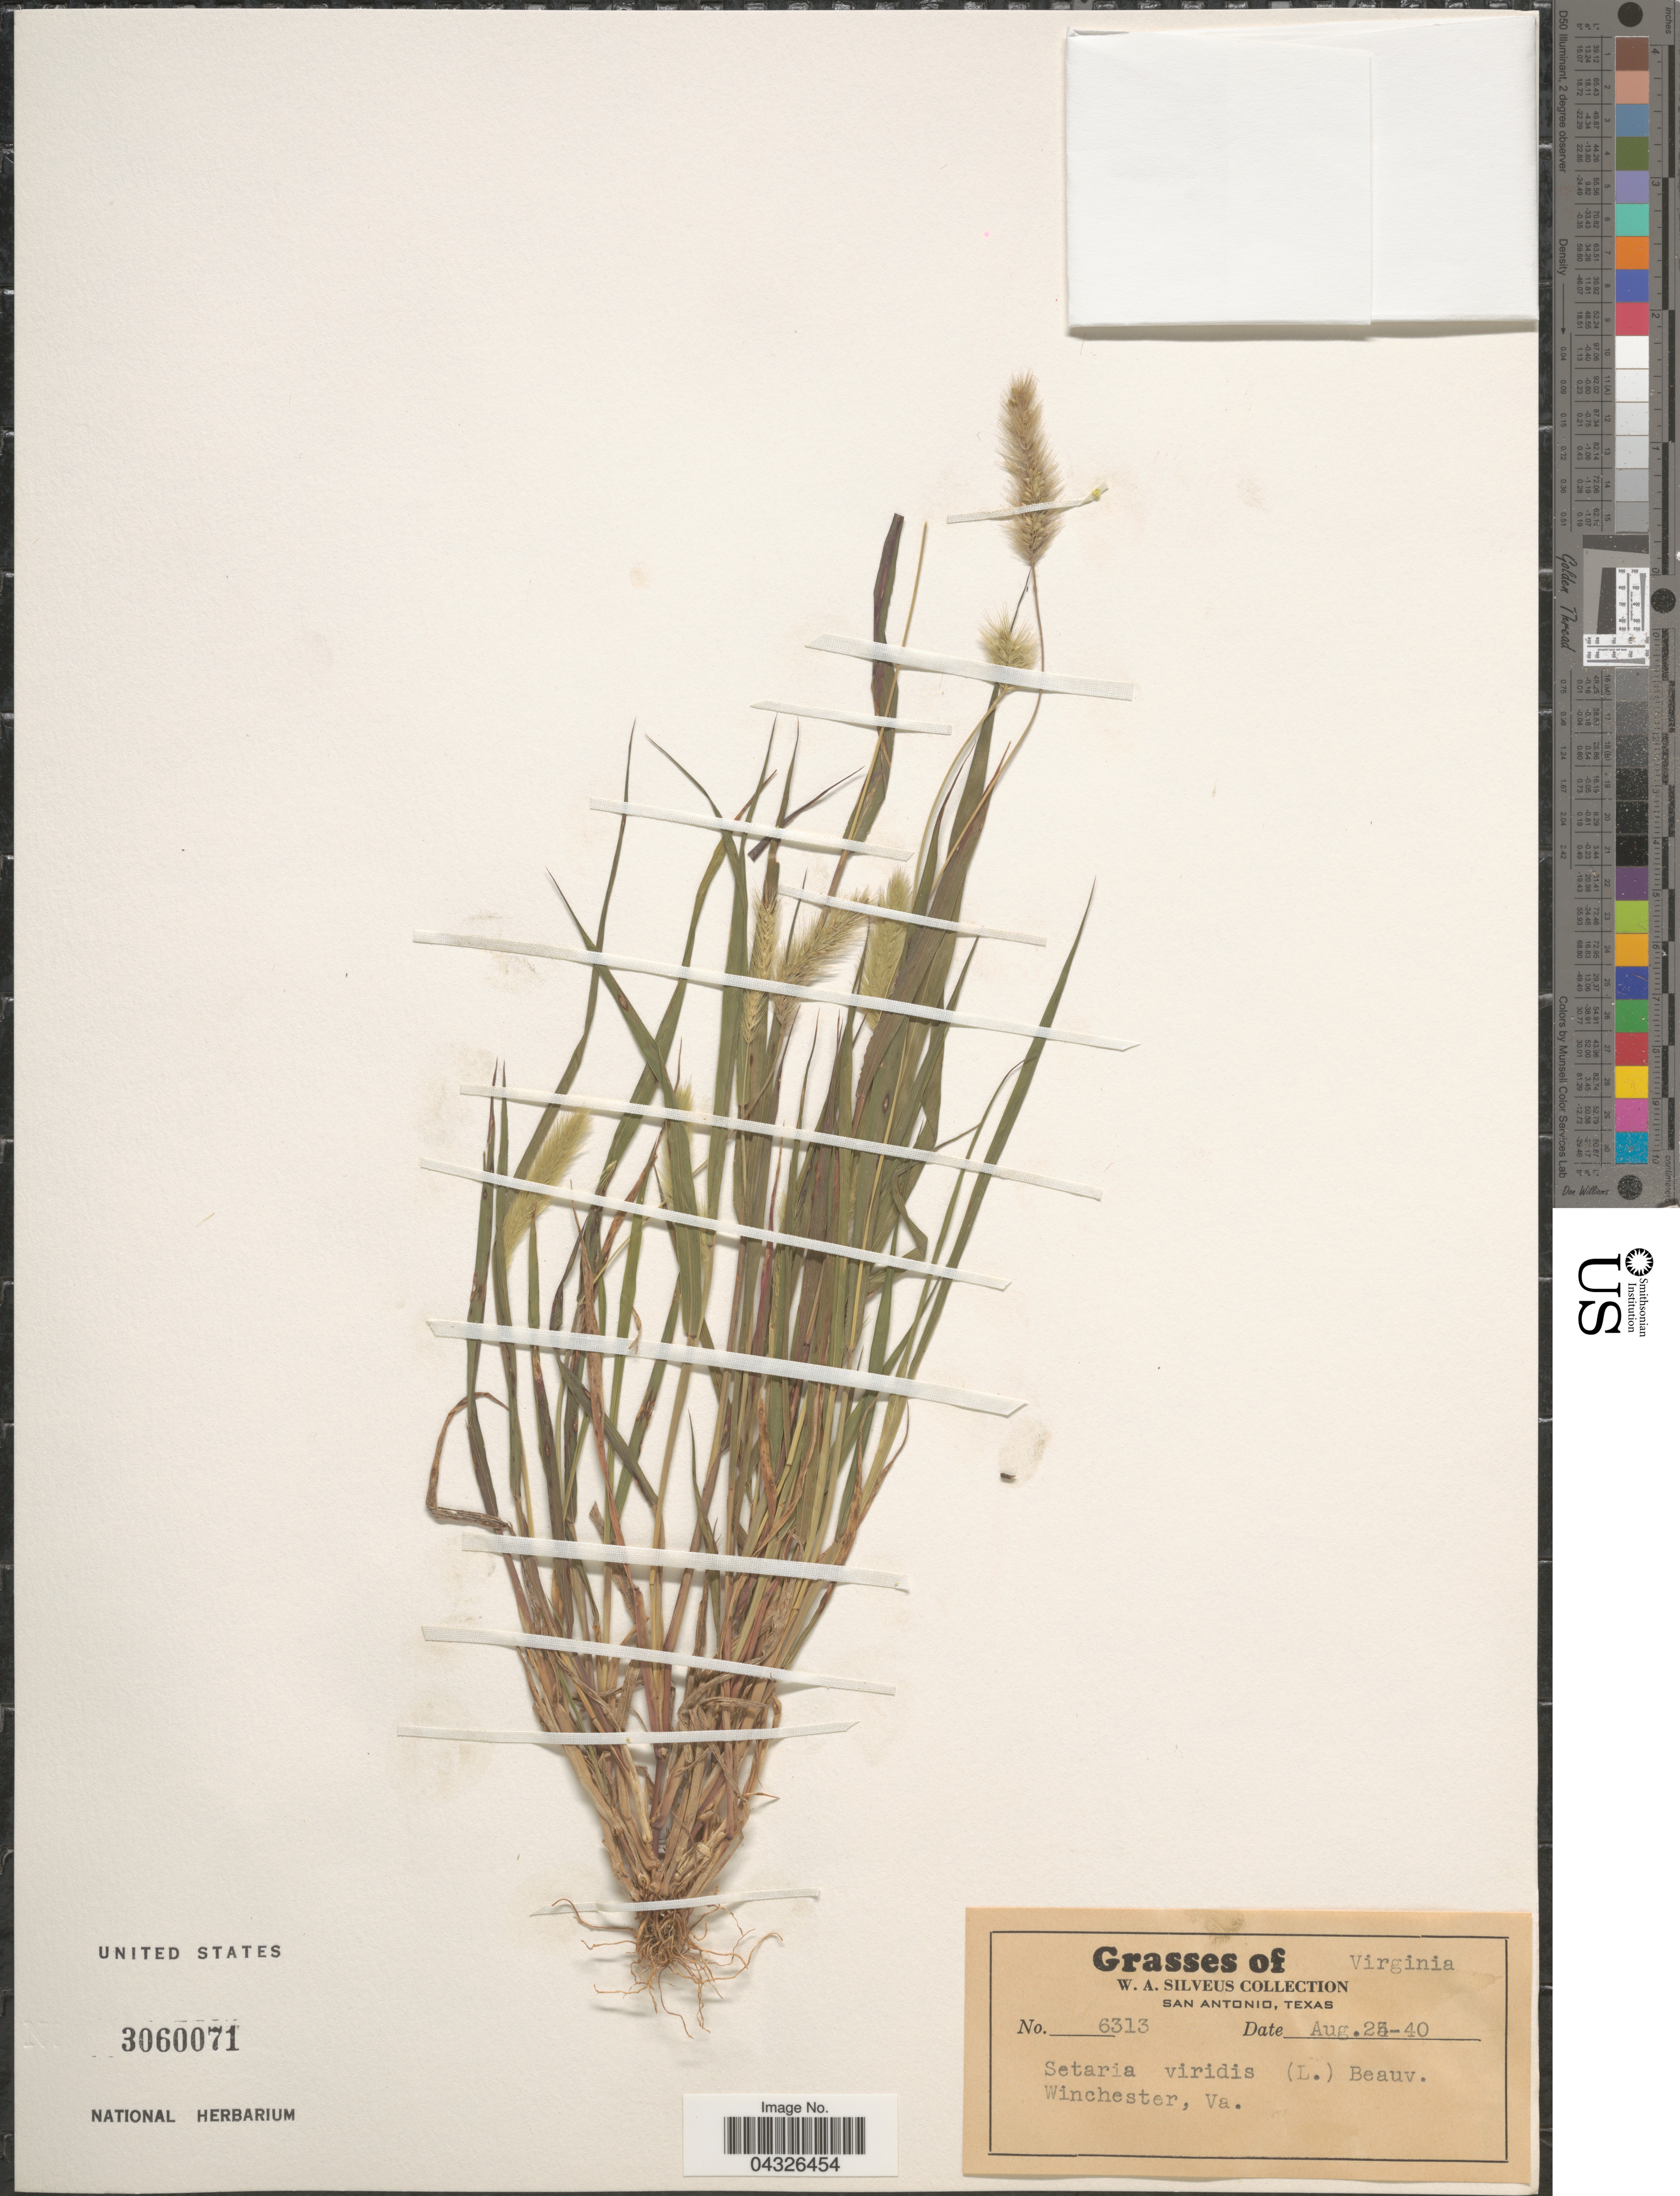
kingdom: Plantae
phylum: Tracheophyta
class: Liliopsida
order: Poales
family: Poaceae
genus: Setaria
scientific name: Setaria viridis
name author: (L.) P. Beauv.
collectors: W. Silveus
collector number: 6313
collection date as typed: Transcribed d/m/y: 25/8/40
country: United States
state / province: Virginia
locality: Winchester.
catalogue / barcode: US 3060071